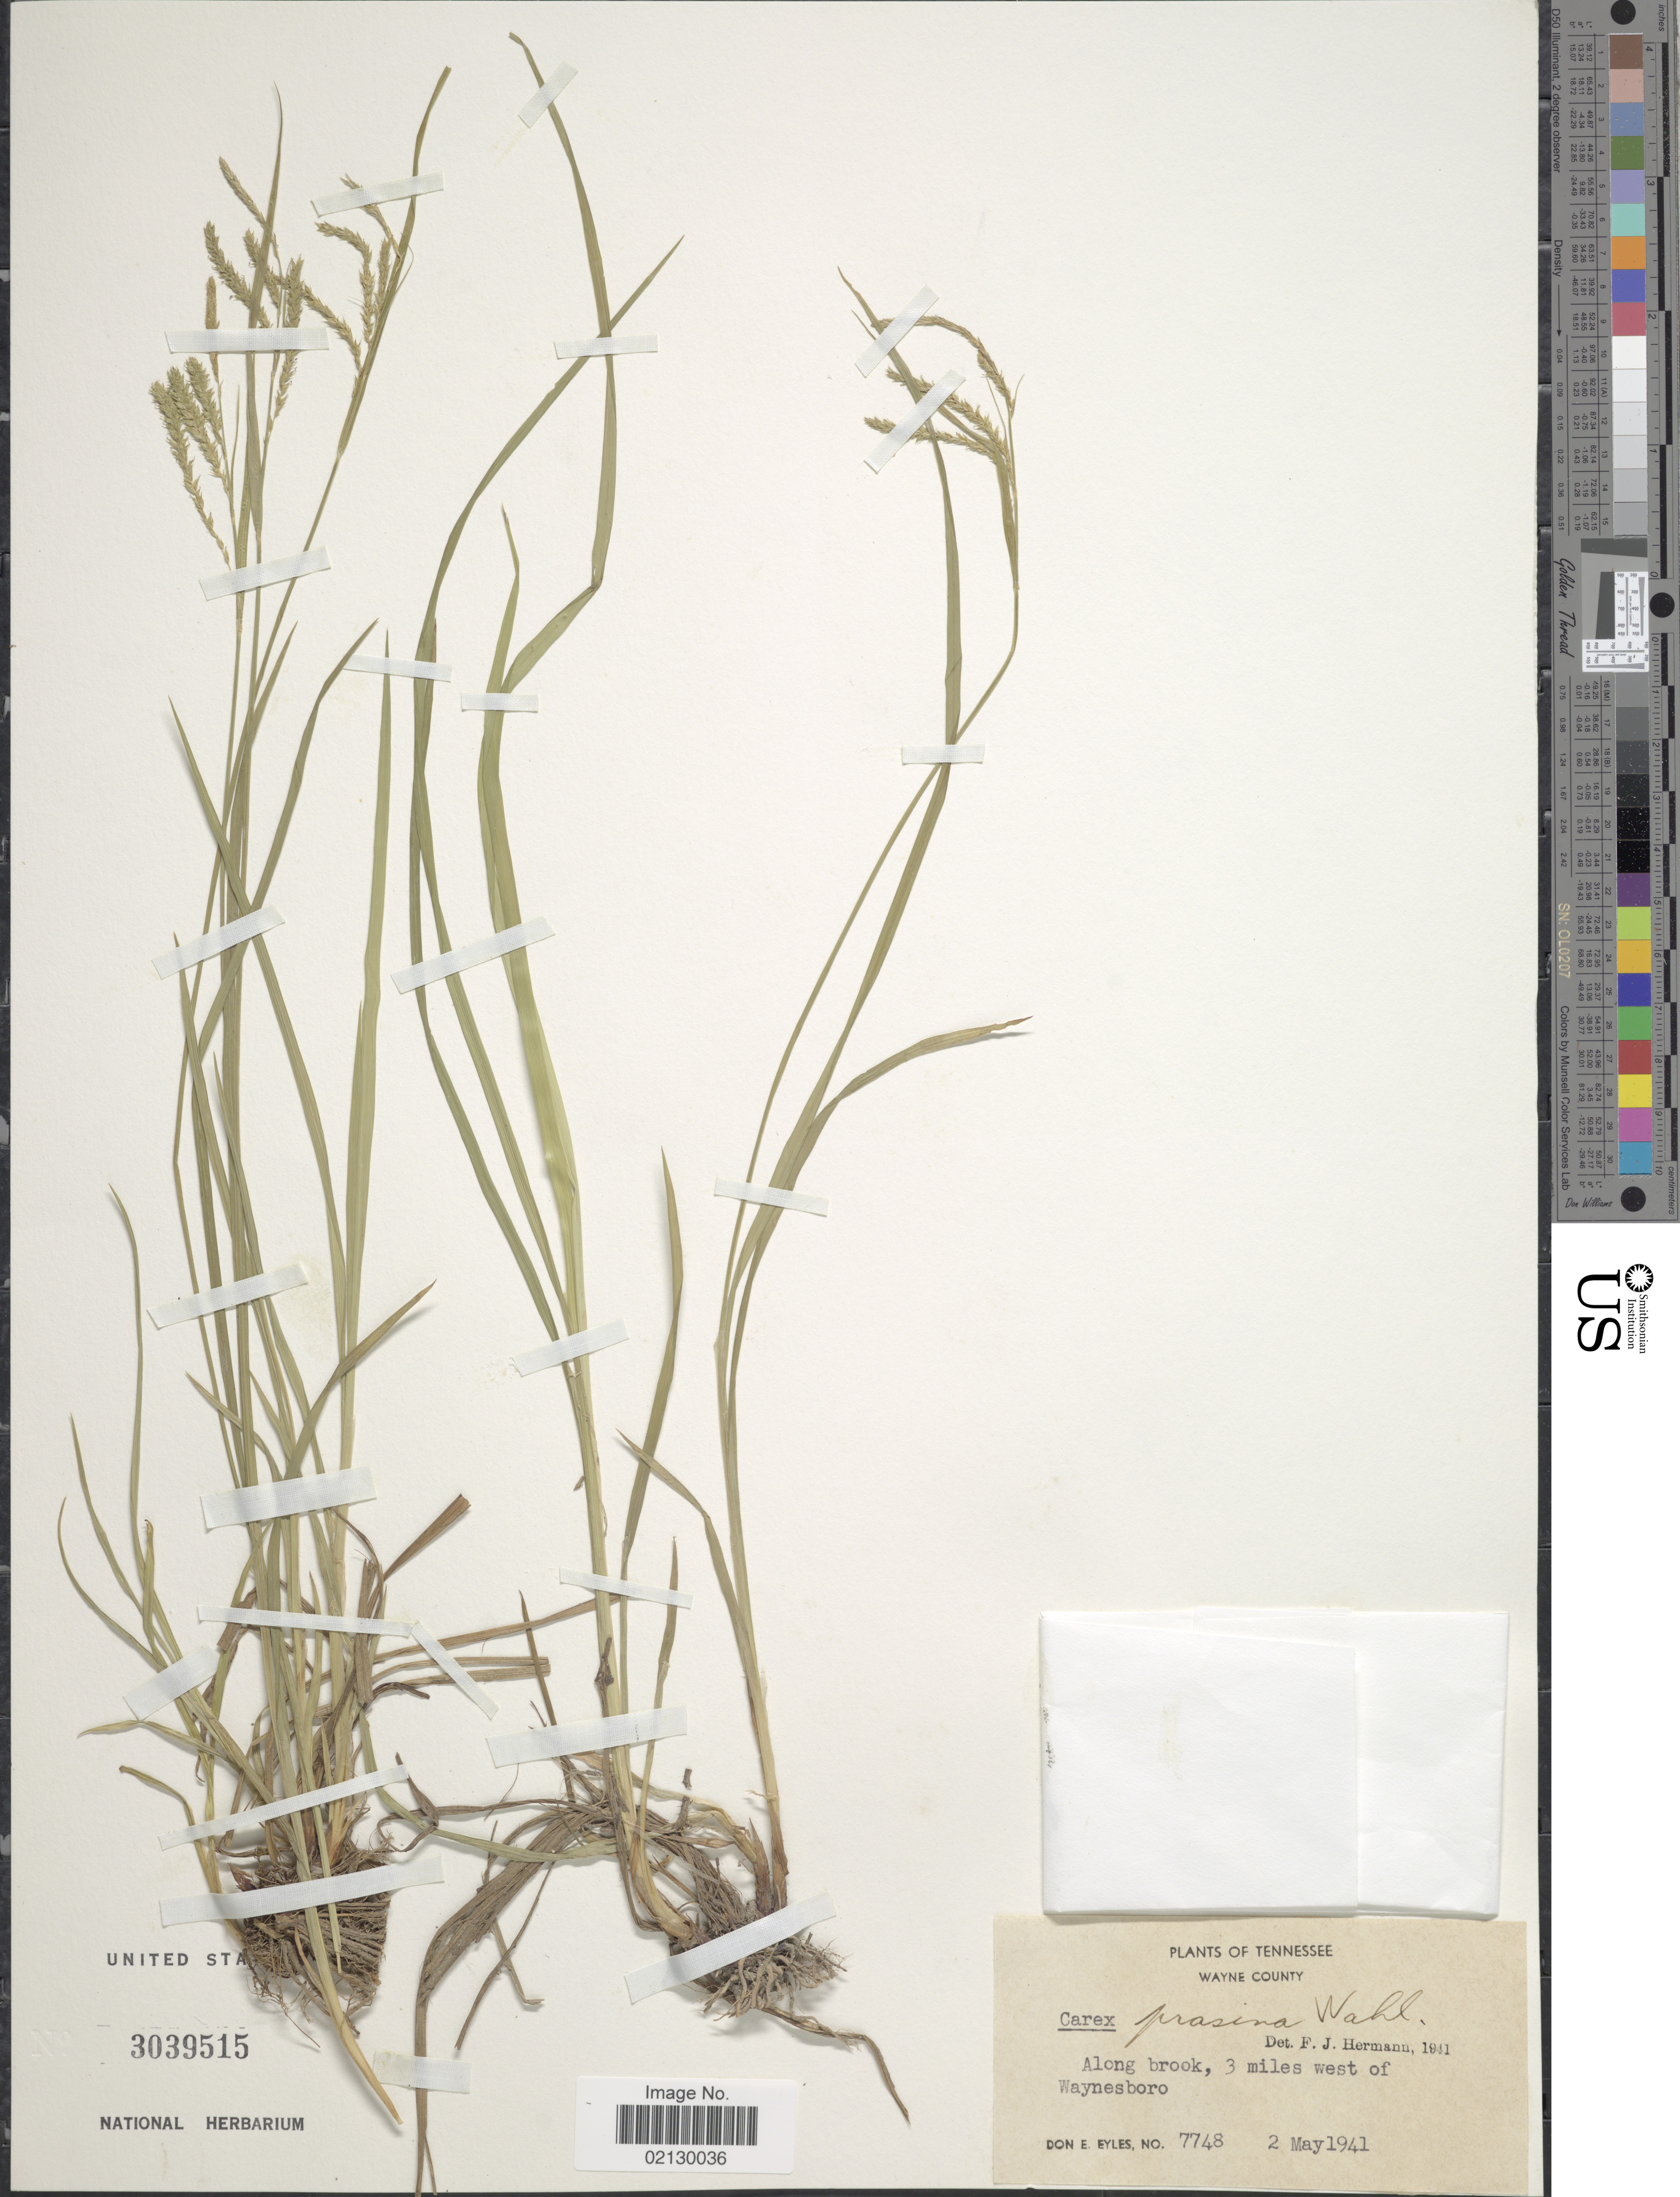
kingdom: Plantae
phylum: Tracheophyta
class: Liliopsida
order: Poales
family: Cyperaceae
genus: Carex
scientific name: Carex prasina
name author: Wahlenb.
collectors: D. Eyles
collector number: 7748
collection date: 1941-05-02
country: United States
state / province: Tennessee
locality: Wayne County, Along brook, 3 miles west of Waynesboro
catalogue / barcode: US 3039515